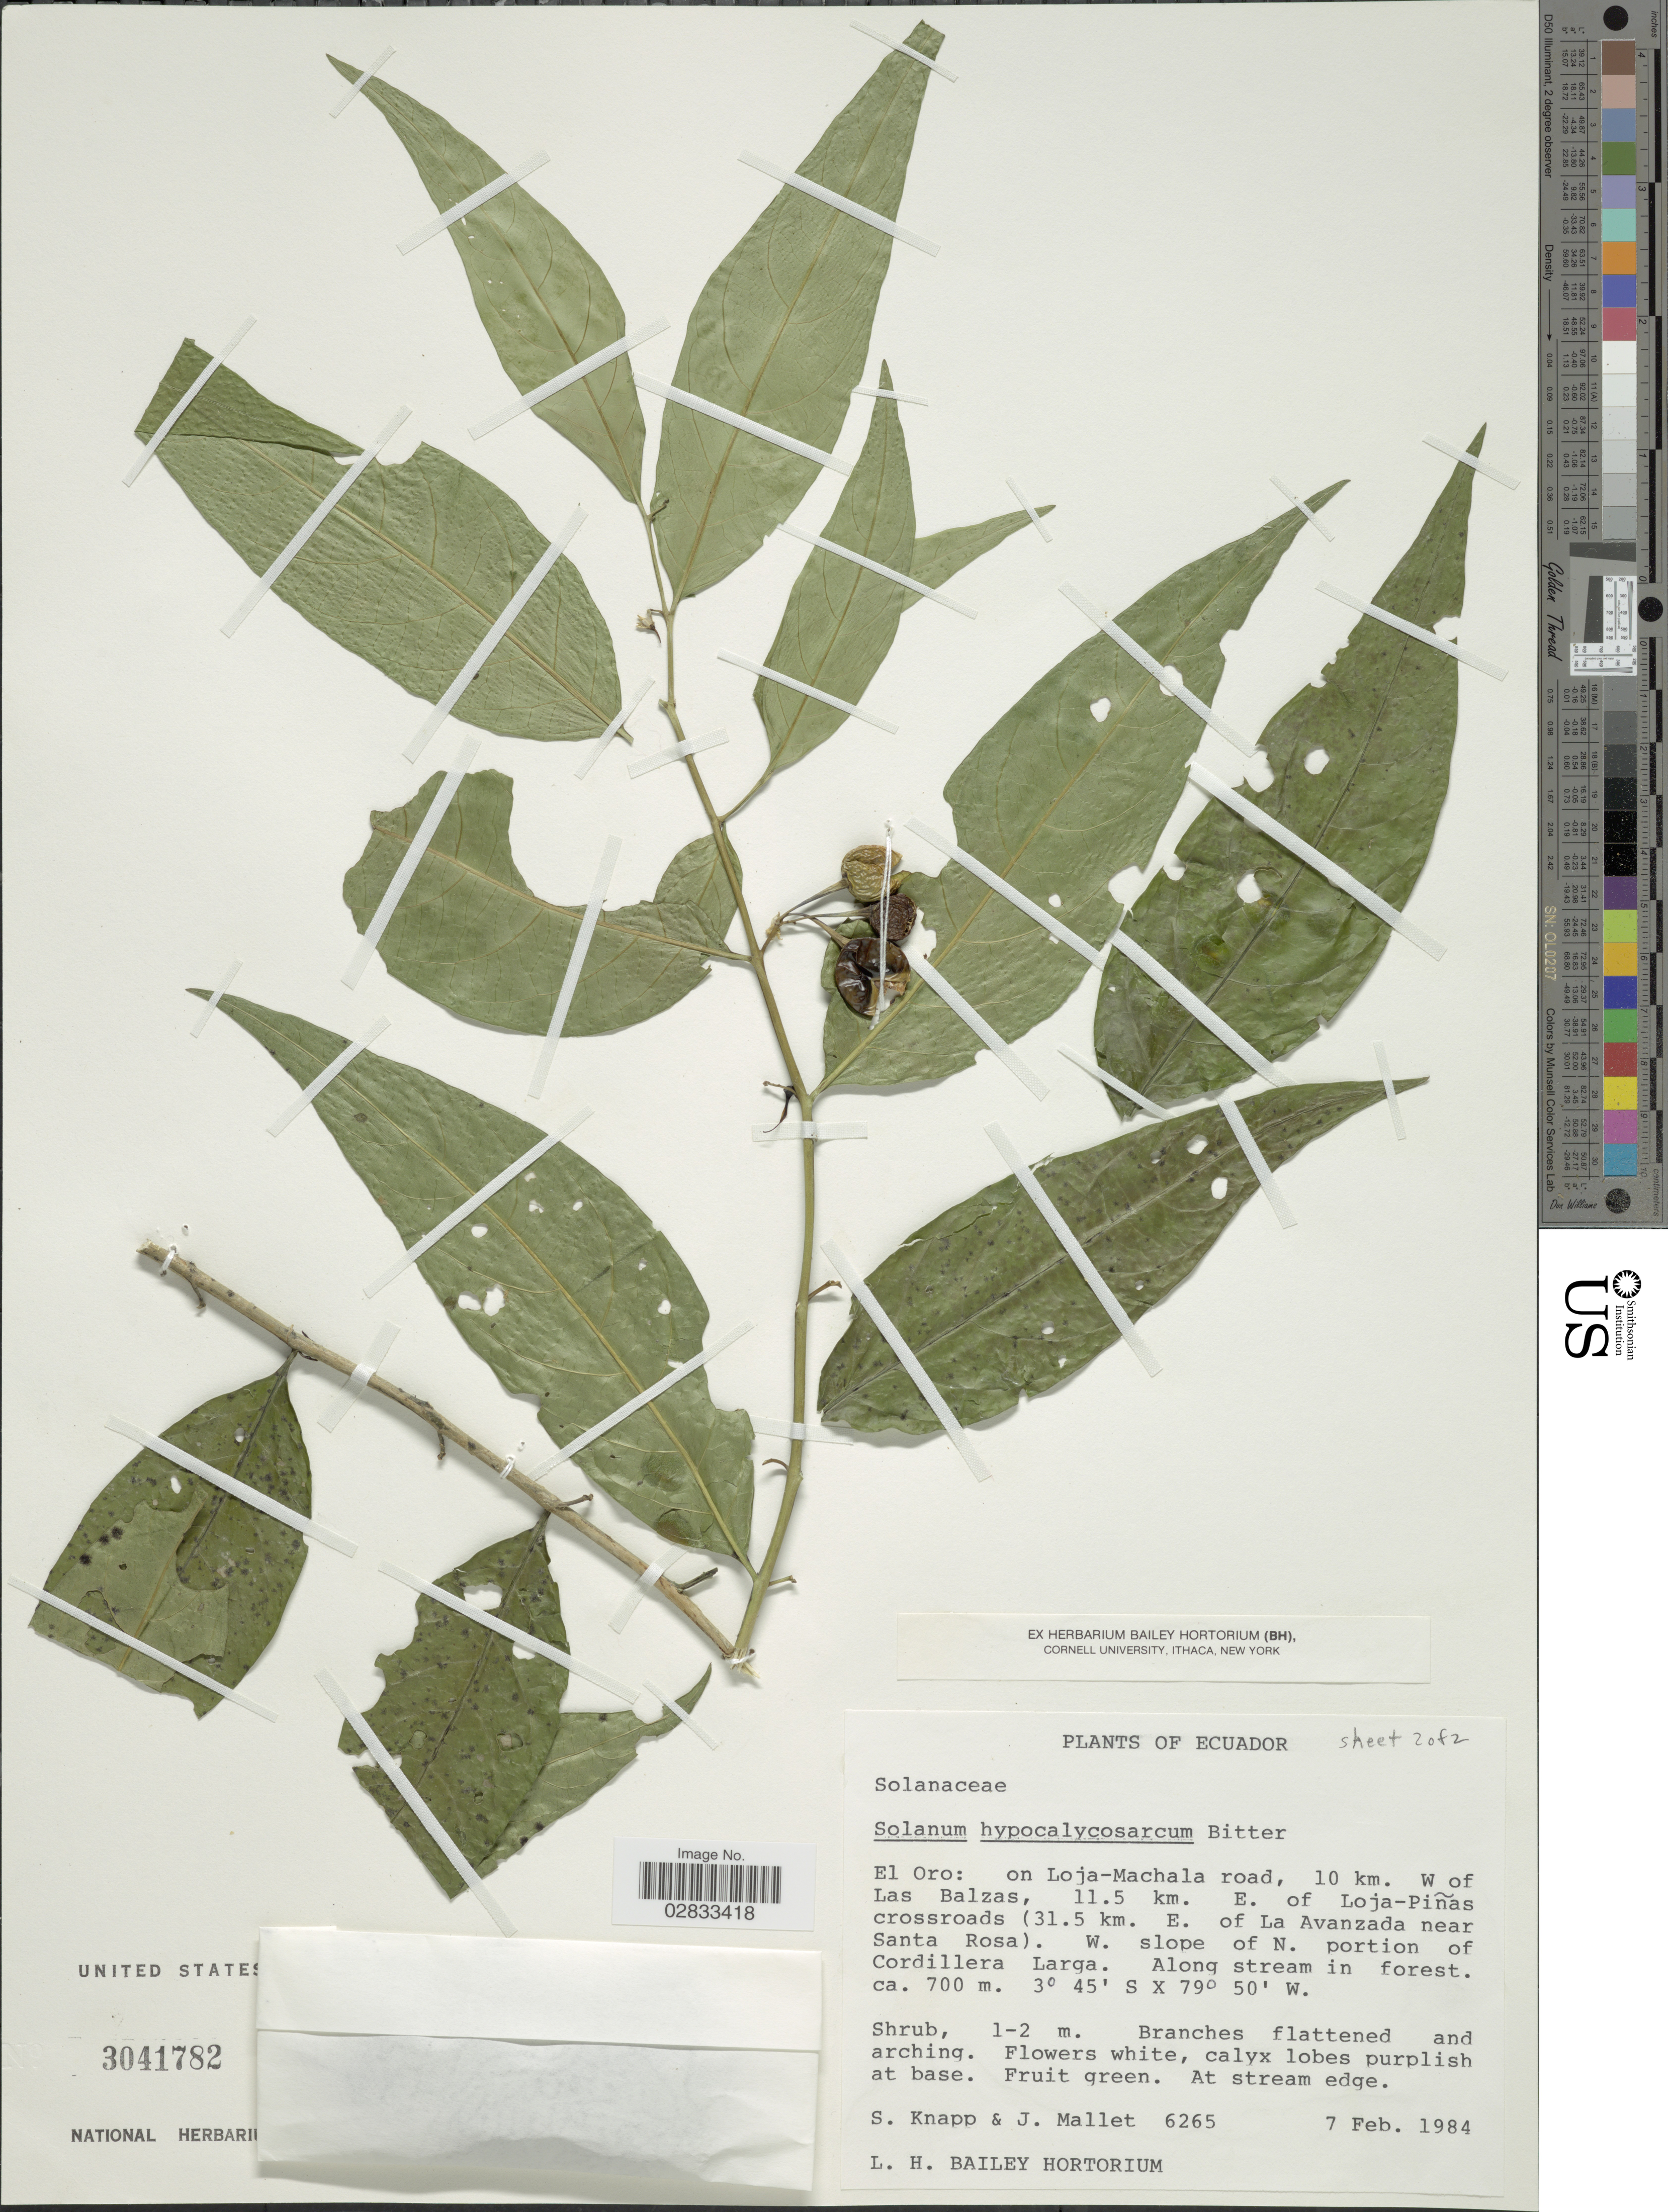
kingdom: Plantae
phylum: Tracheophyta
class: Magnoliopsida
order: Solanales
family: Solanaceae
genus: Solanum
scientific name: Solanum hypocalycosarcum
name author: Bitter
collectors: S. Knapp & J. Mallet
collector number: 6265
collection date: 1984-02-07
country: Ecuador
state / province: El Oro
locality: On Loja-Machala road, 10 km. W of Las Balzas, 11.5 km. E. of Loja-Piñas crossroads (31.5 km. E. of La Avanzada near Santa Rosa). W. slope of N. portion of Cordillera Larga.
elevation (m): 700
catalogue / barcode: US 3041782